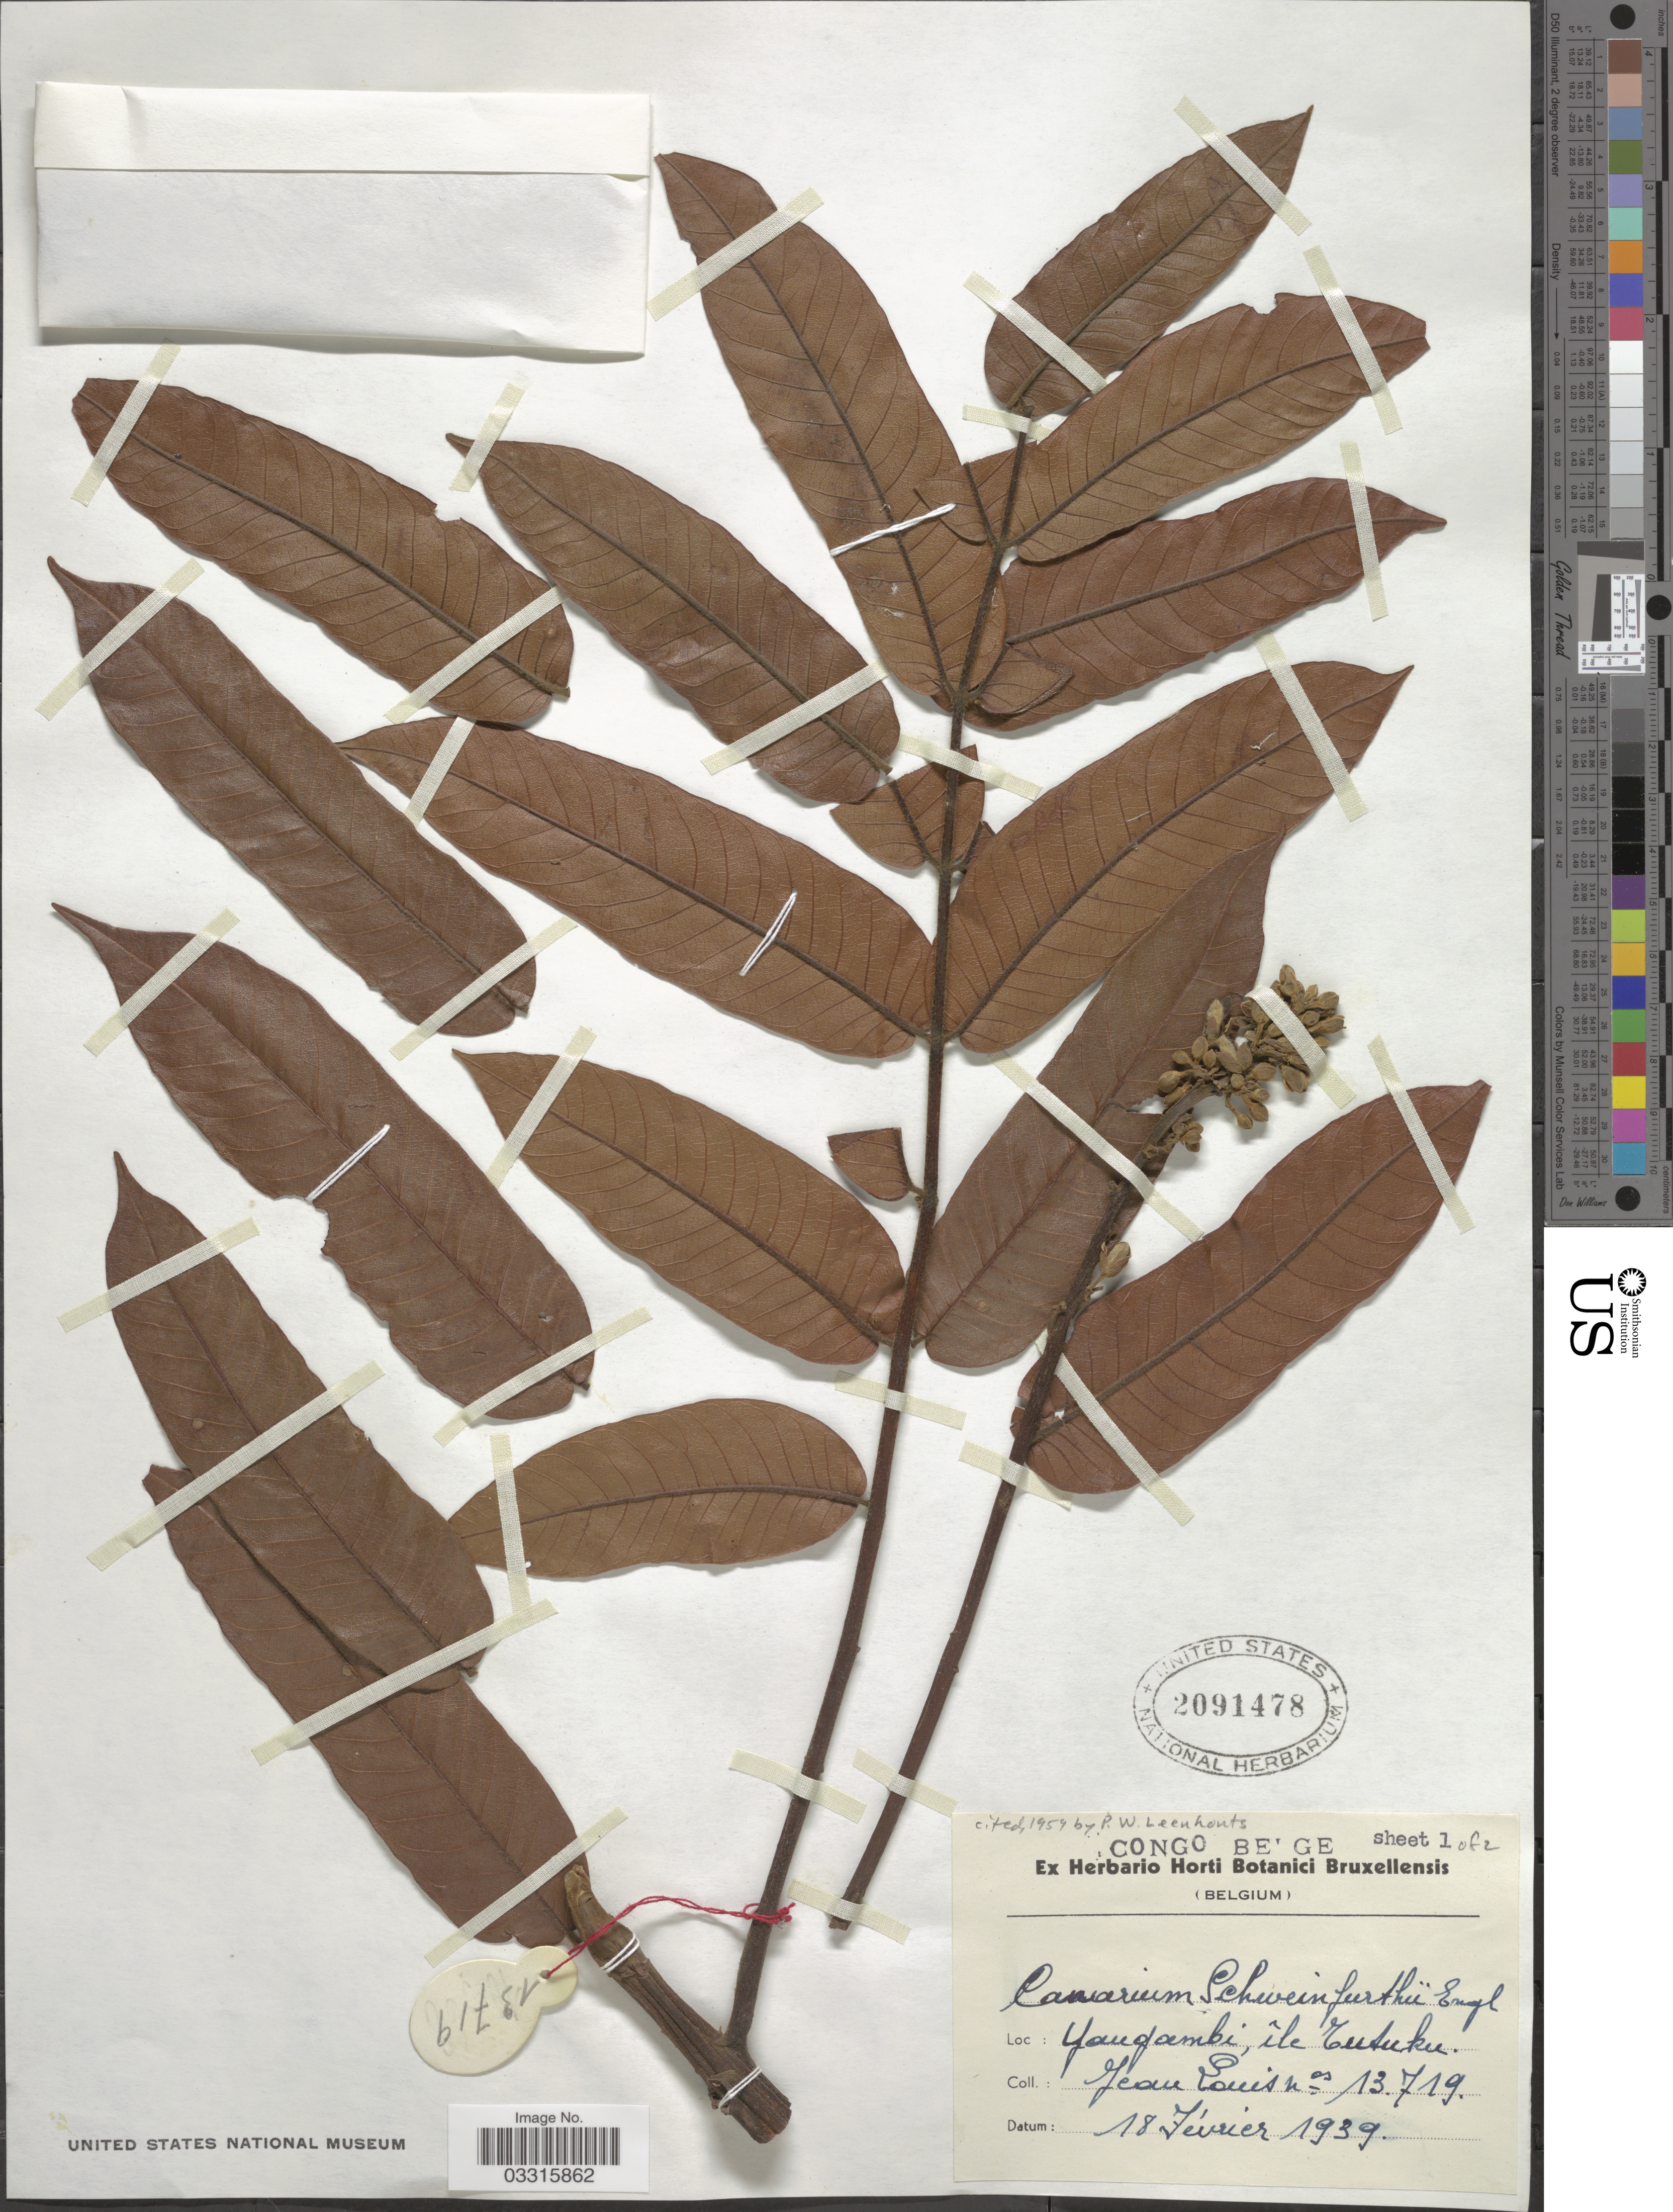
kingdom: Plantae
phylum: Tracheophyta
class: Magnoliopsida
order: Sapindales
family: Burseraceae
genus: Canarium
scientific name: Canarium schweinfurthii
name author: Engl.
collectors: J. Louis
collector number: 13719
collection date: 1939-02-18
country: Congo, Democratic Republic of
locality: Congo Belge. Yangambi, île Tutuku.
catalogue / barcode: US 2091478